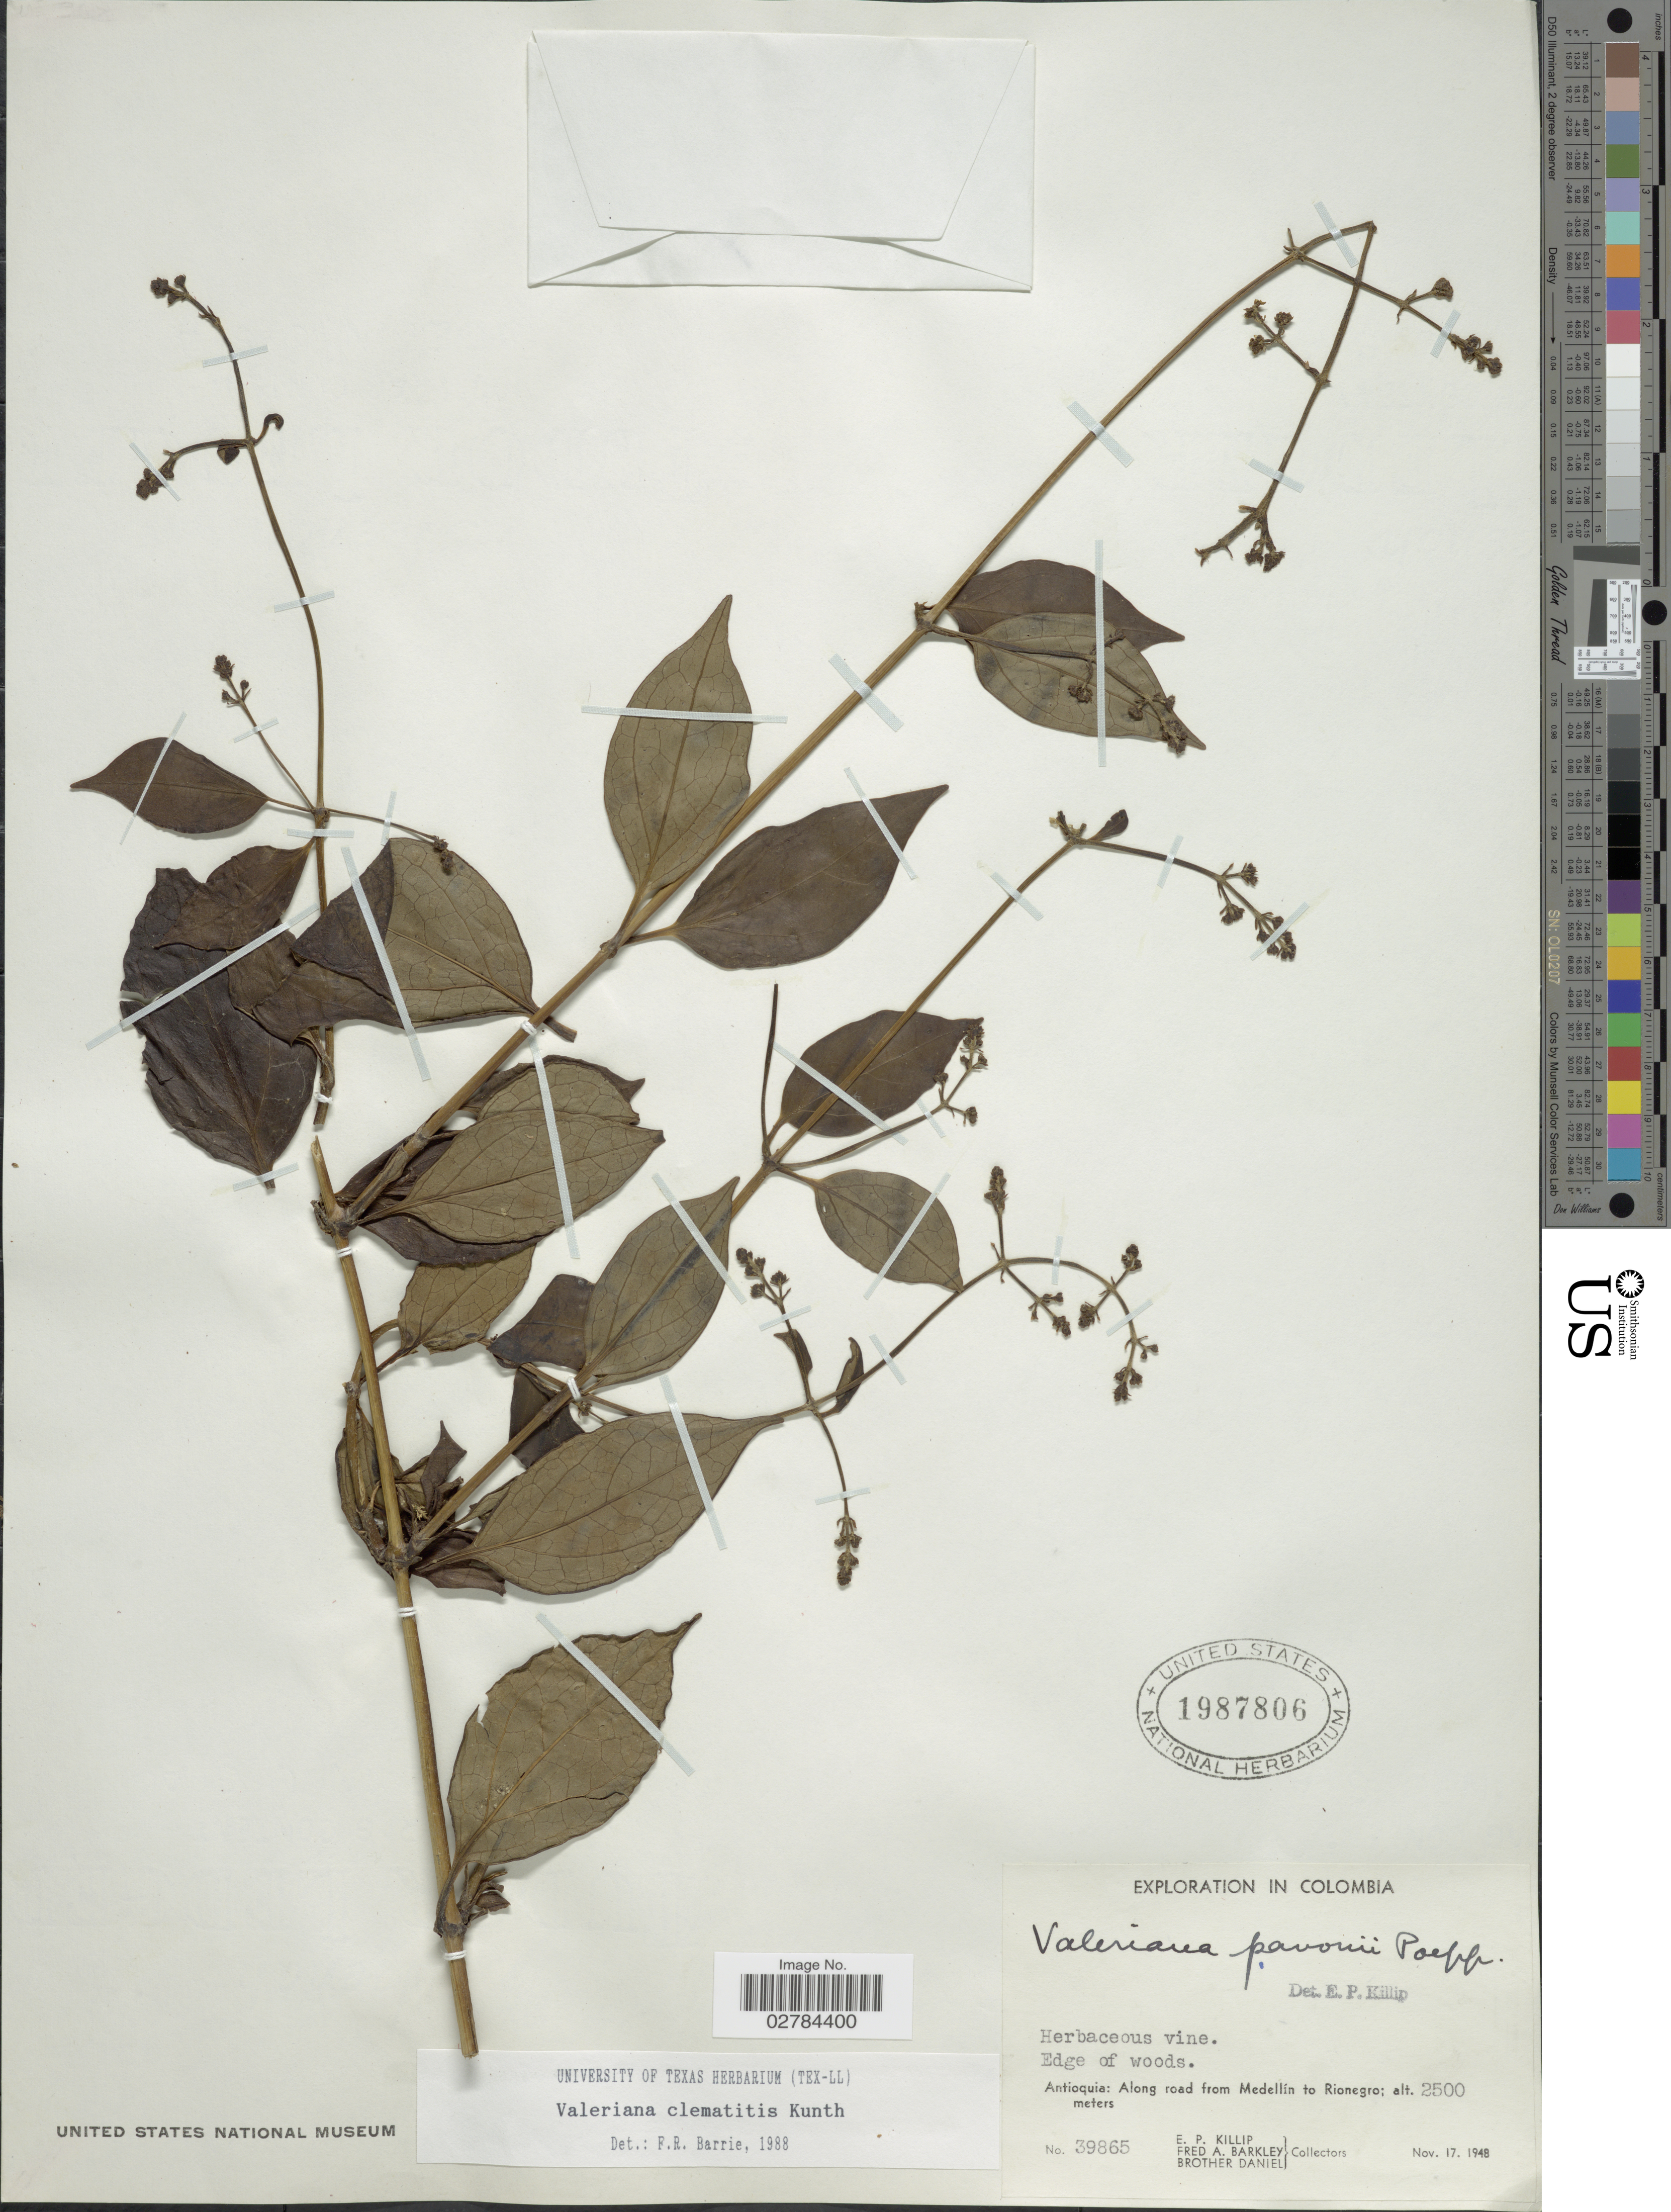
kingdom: Plantae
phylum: Tracheophyta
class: Magnoliopsida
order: Dipsacales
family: Caprifoliaceae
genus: Valeriana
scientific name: Valeriana clematitis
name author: Kunth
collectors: E. P. Killip, F. A. Barkley & Bro. Daniel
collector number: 39865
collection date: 1948-11-17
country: Colombia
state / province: Antioquia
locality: Along road from Medellín to Rionegro.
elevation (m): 2500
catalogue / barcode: US 1987806